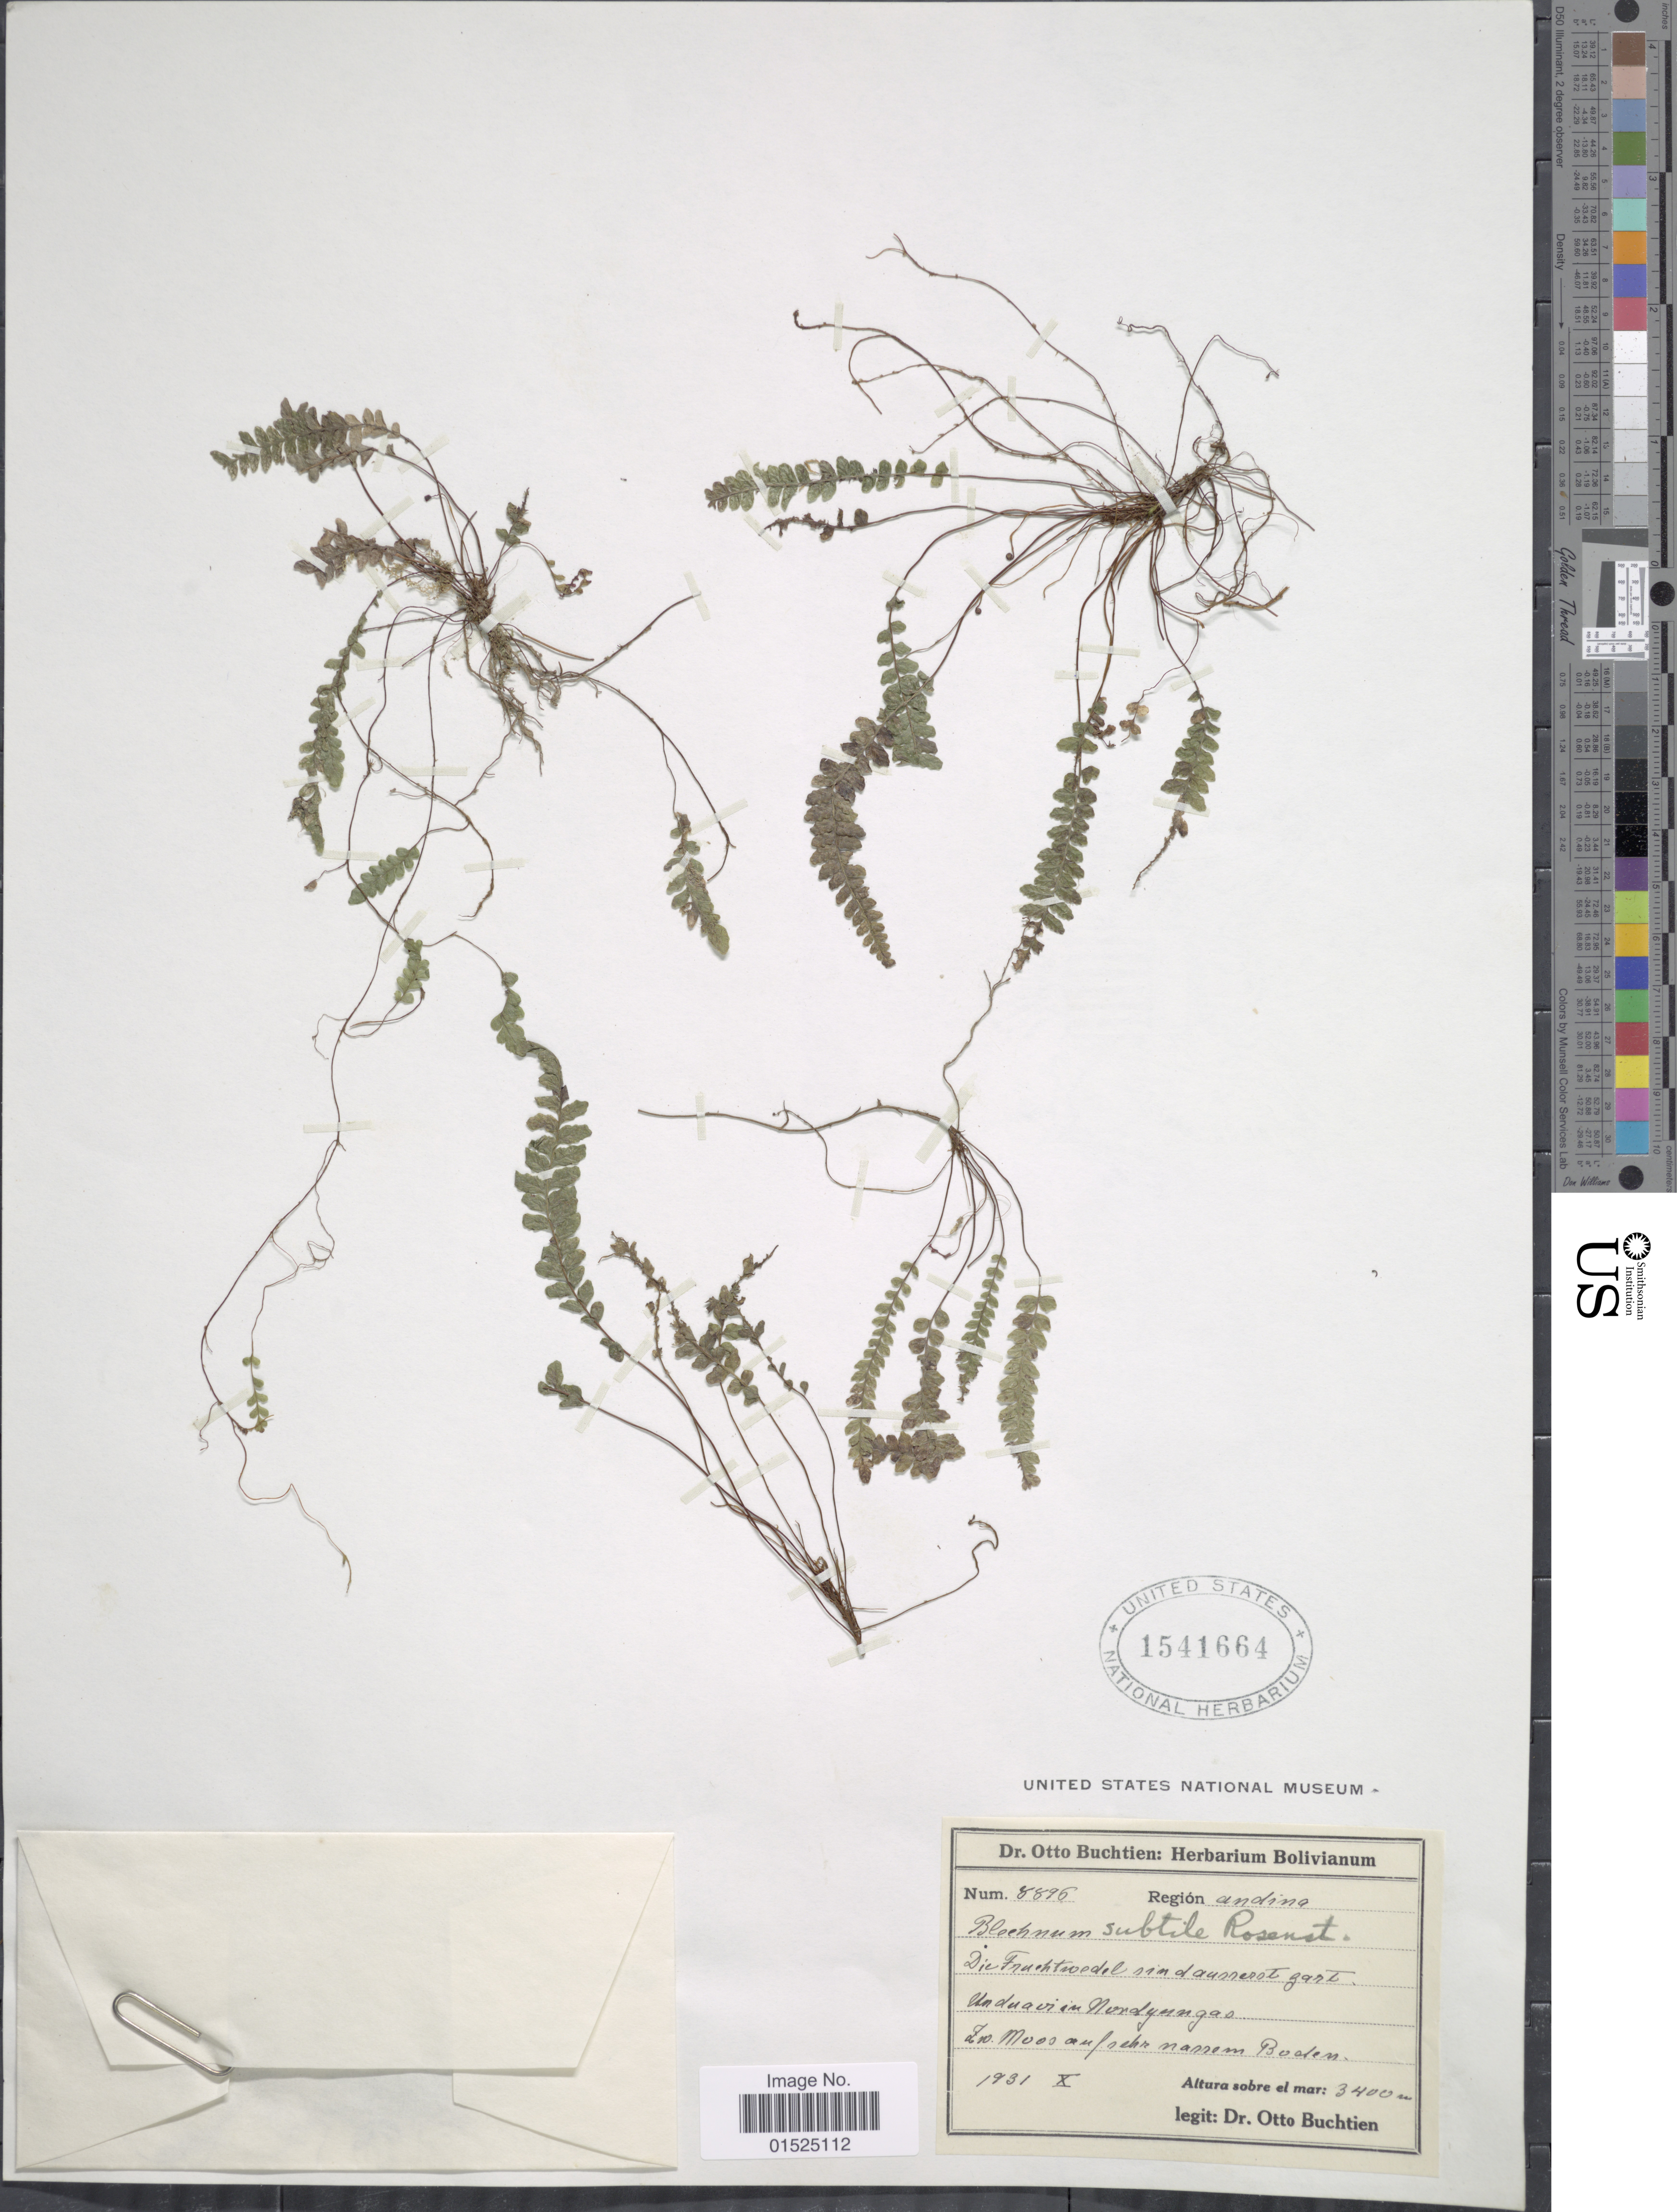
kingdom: Plantae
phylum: Tracheophyta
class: Polypodiopsida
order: Polypodiales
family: Blechnaceae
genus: Blechnum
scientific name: Blechnum andinum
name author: (Baker) C. Chr.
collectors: O. Buchtien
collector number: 8896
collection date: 1931-10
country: Bolivia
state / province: La Paz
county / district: Nor Yungas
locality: Region Andina. Unduavi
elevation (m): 3400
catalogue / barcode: US 1541664